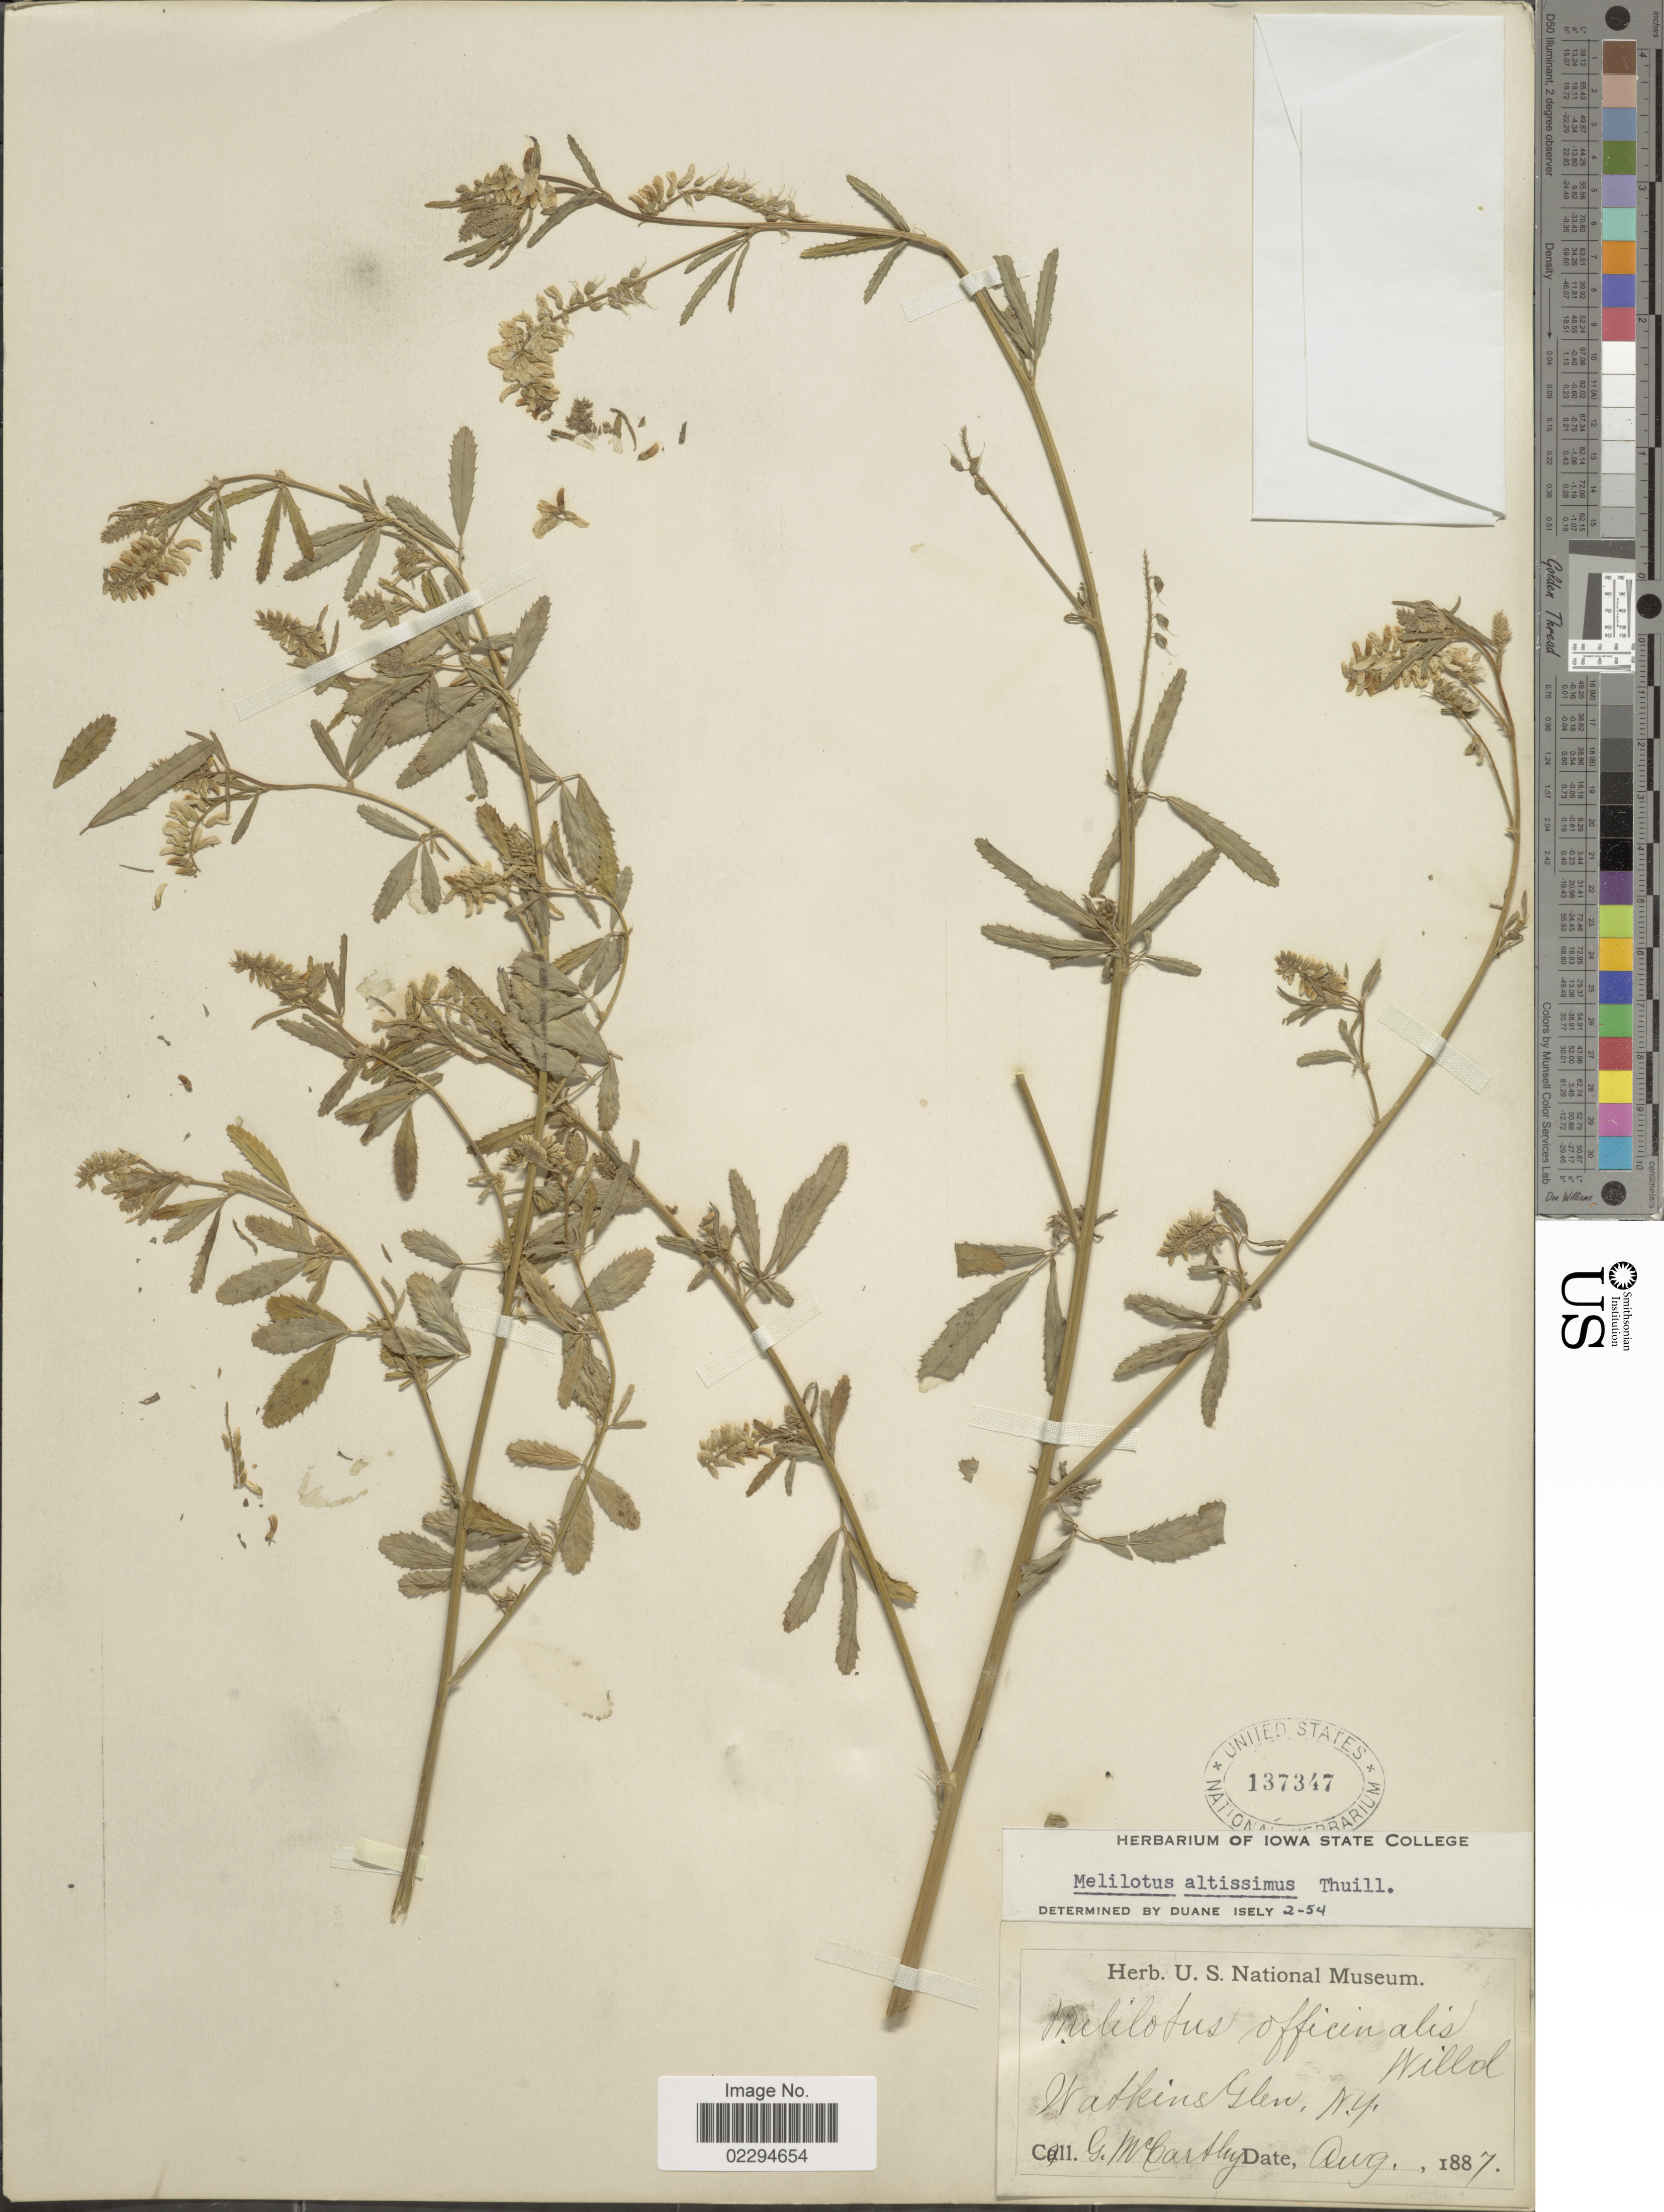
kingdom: Plantae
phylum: Tracheophyta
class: Magnoliopsida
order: Fabales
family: Fabaceae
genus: Melilotus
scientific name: Melilotus altissimus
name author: Thuill.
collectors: G. McCarthy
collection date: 1887-08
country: United States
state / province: New York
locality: Watkins Glen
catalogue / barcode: US 137347